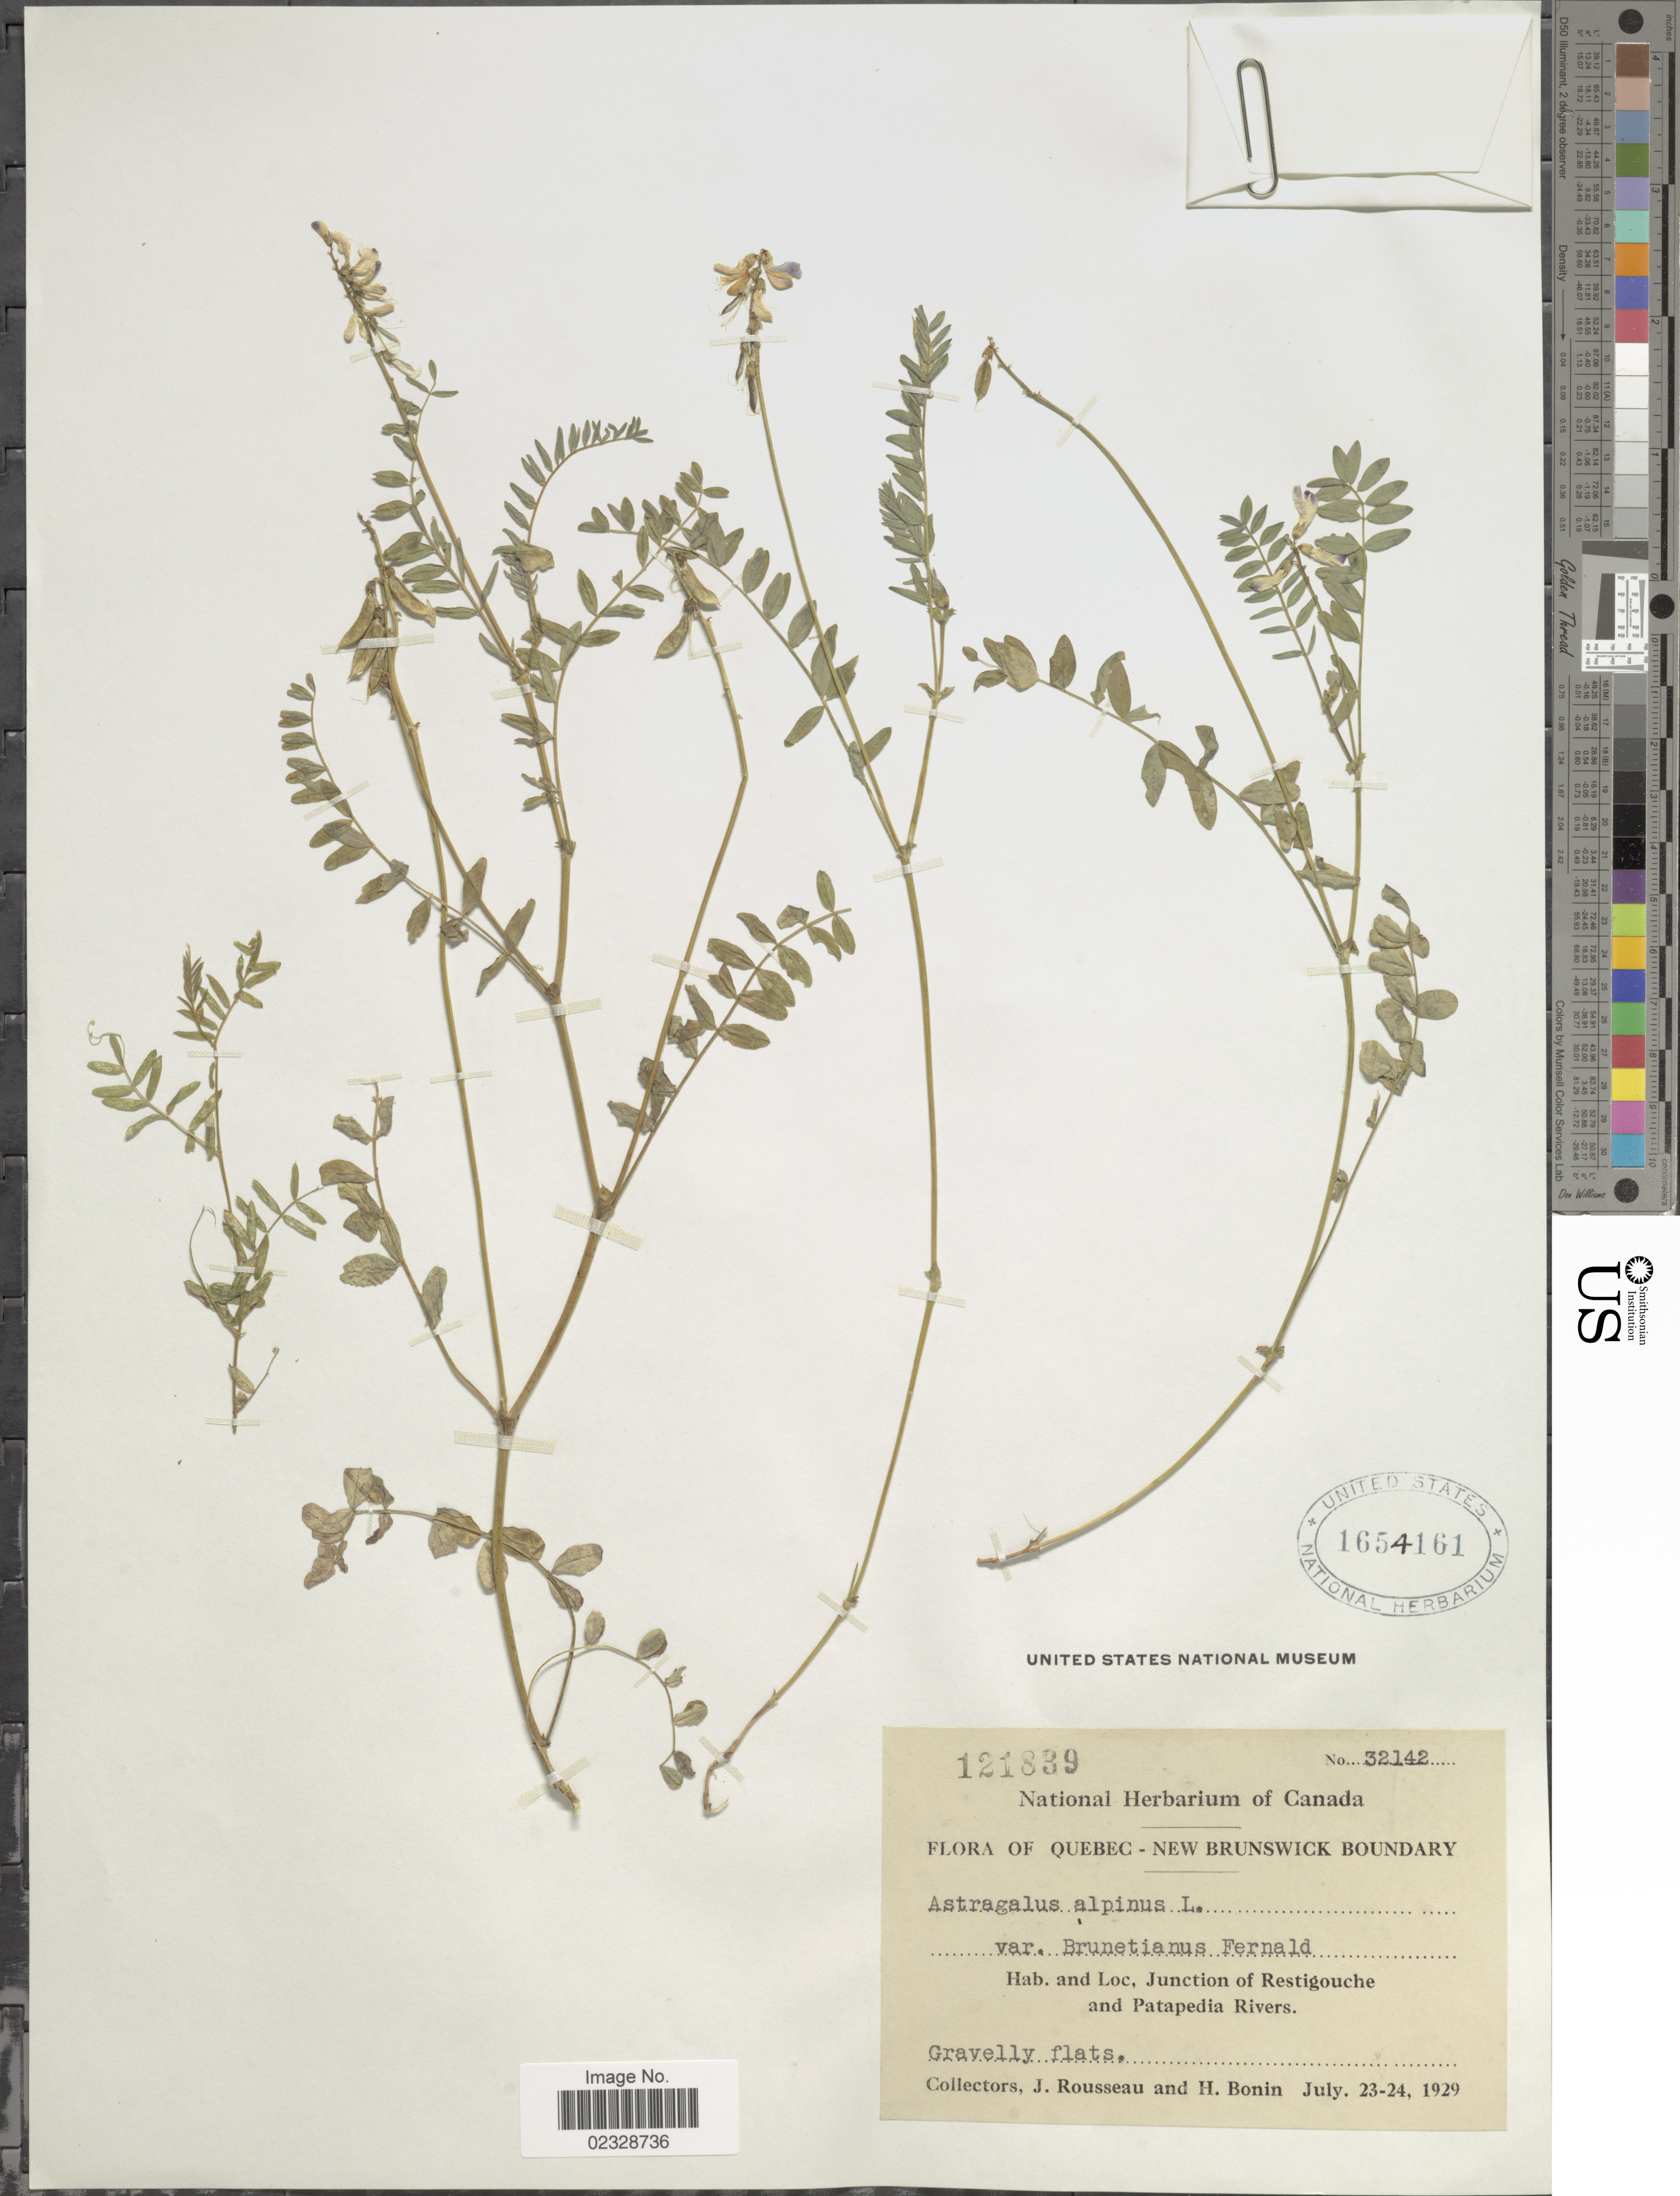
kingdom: Plantae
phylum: Tracheophyta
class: Magnoliopsida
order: Fabales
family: Fabaceae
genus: Astragalus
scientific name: Astragalus alpinus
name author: L.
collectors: J. Rousseau & H. Bonin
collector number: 32142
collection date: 1929-07-23/1929-07-24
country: Canada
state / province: Quebec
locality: Quebec-New Brunswick Boundary, Junction of Restigouche and Patapedia Rivers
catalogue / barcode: US 1654161